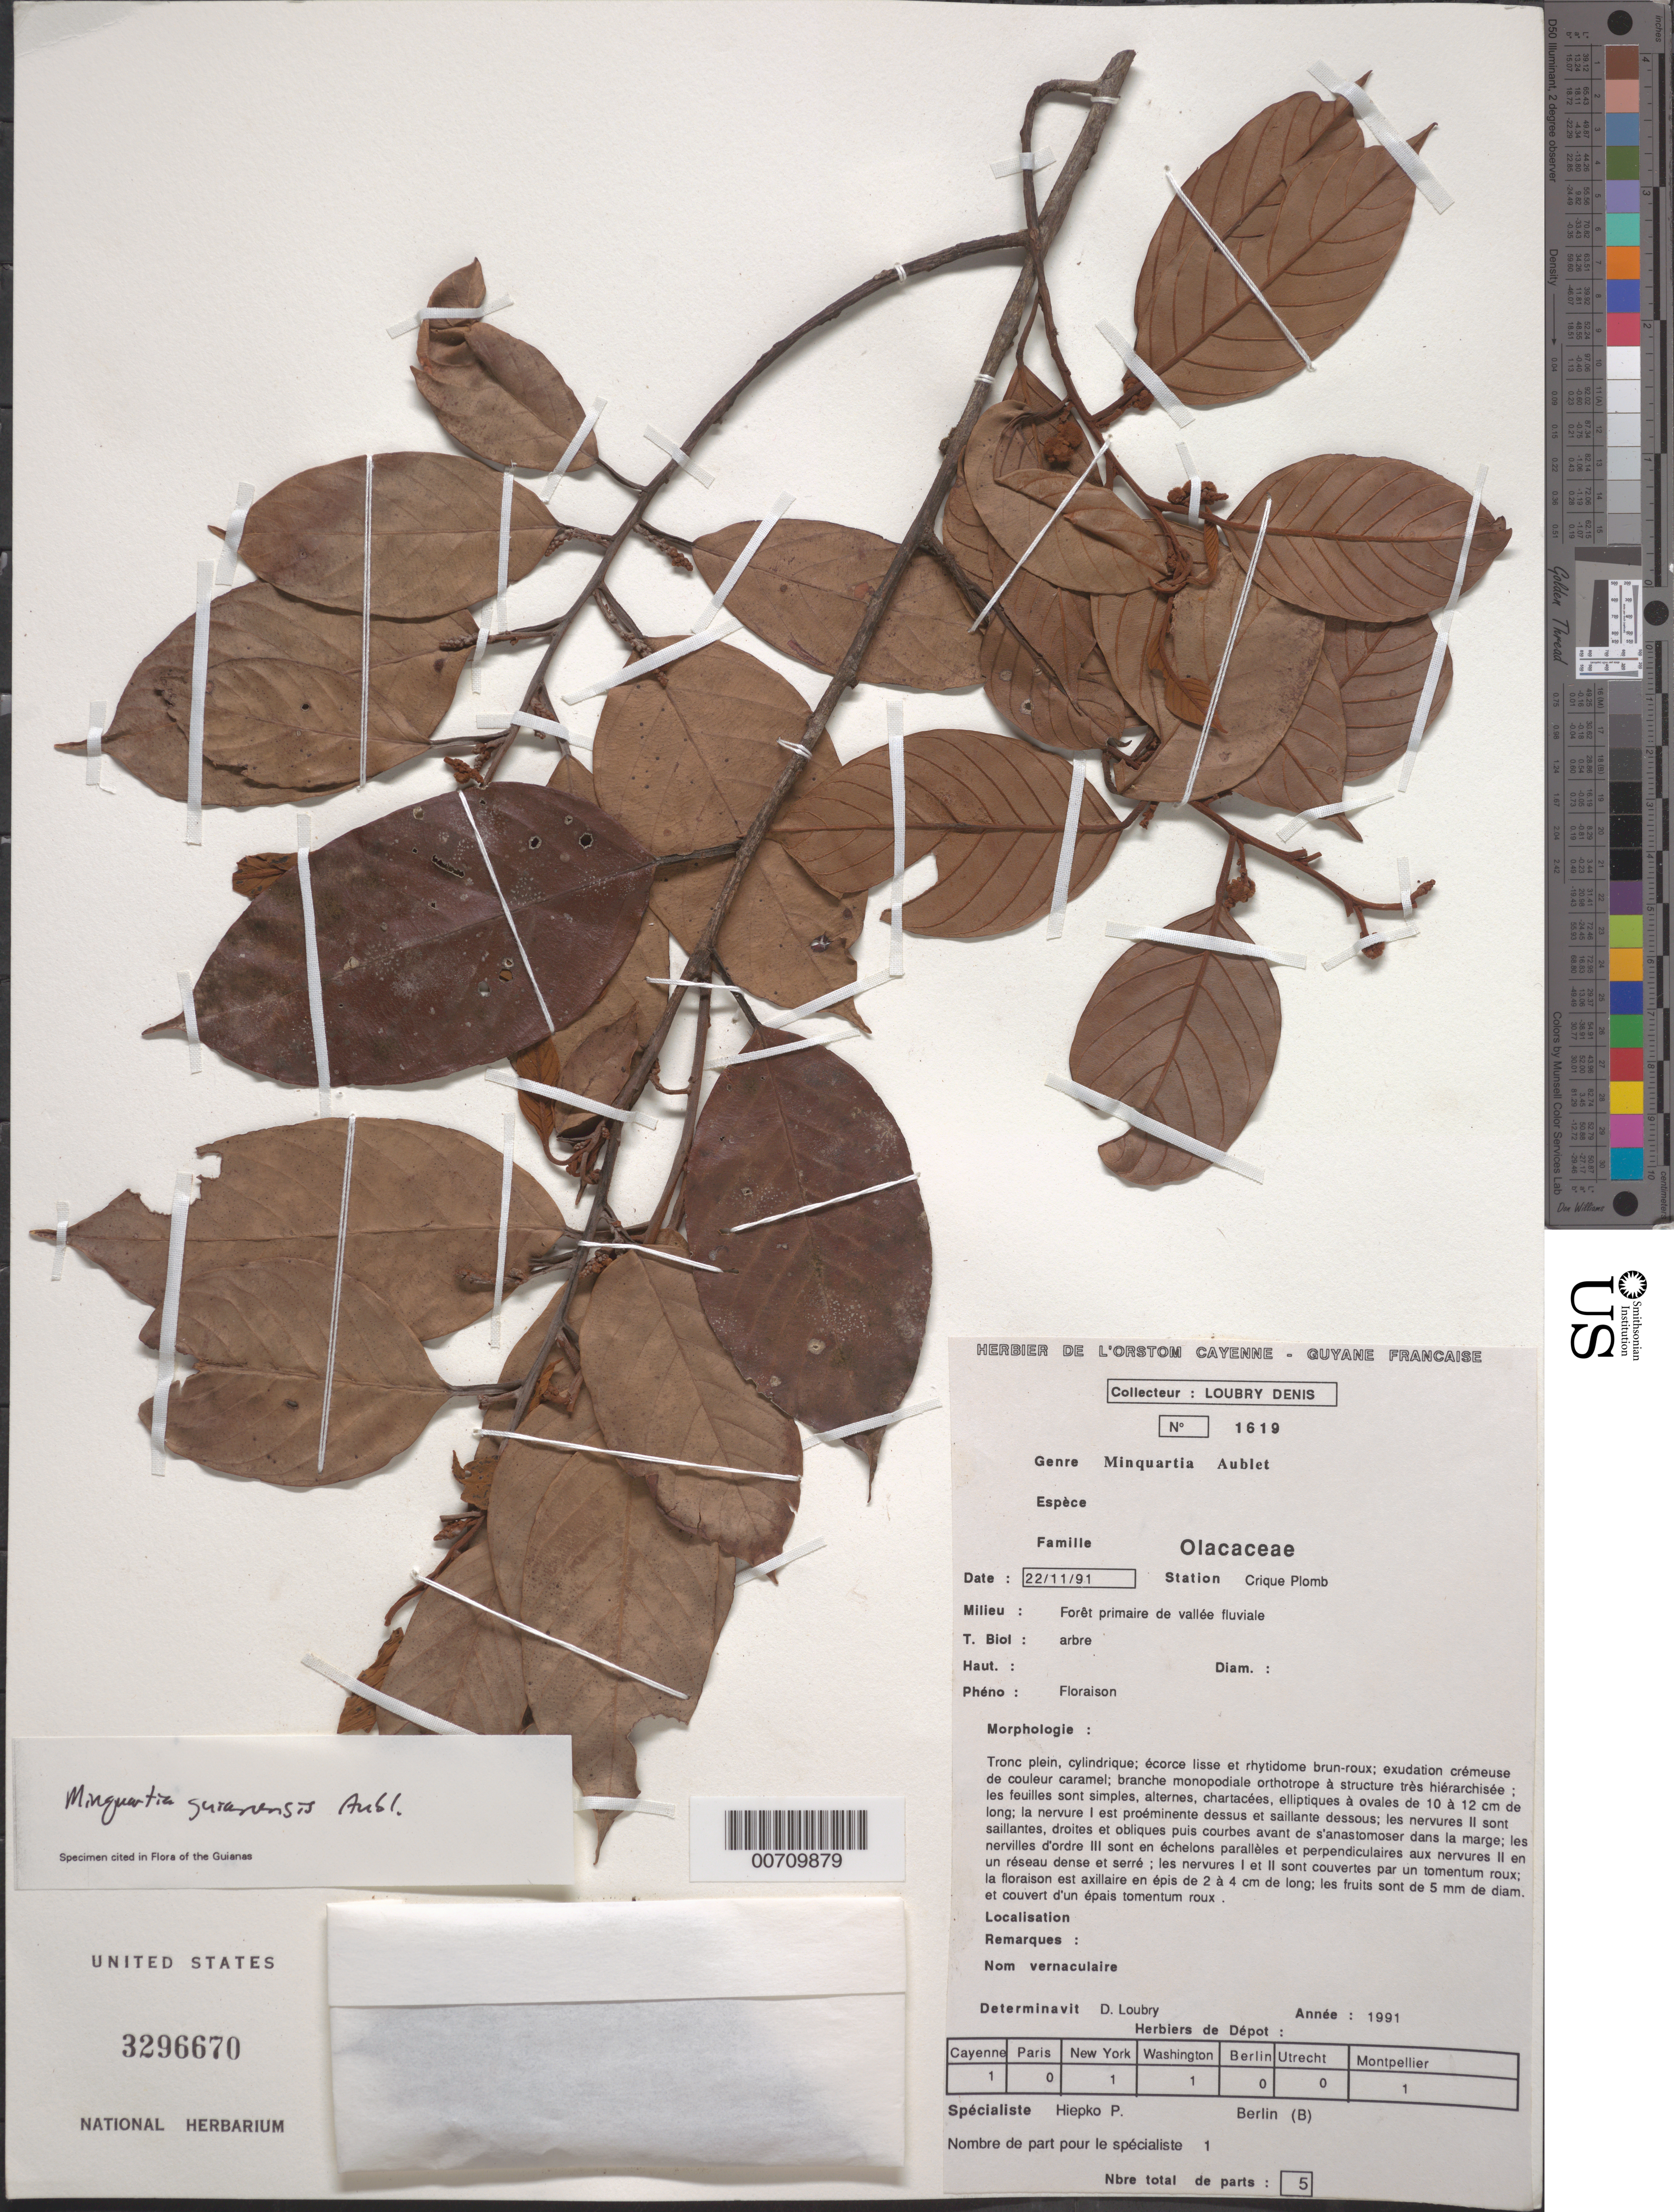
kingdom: Plantae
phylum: Tracheophyta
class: Magnoliopsida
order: Santalales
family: Coulaceae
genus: Minquartia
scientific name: Minquartia guianensis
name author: Aubl.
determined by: Loubry, D.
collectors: D. Loubry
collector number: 1619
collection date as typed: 22-Nov-91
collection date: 1991-11-22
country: French Guiana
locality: Crique Plomb, Bassin du Sinnamary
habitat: Forêt primaire de vallée fluviale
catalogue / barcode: US 3296670